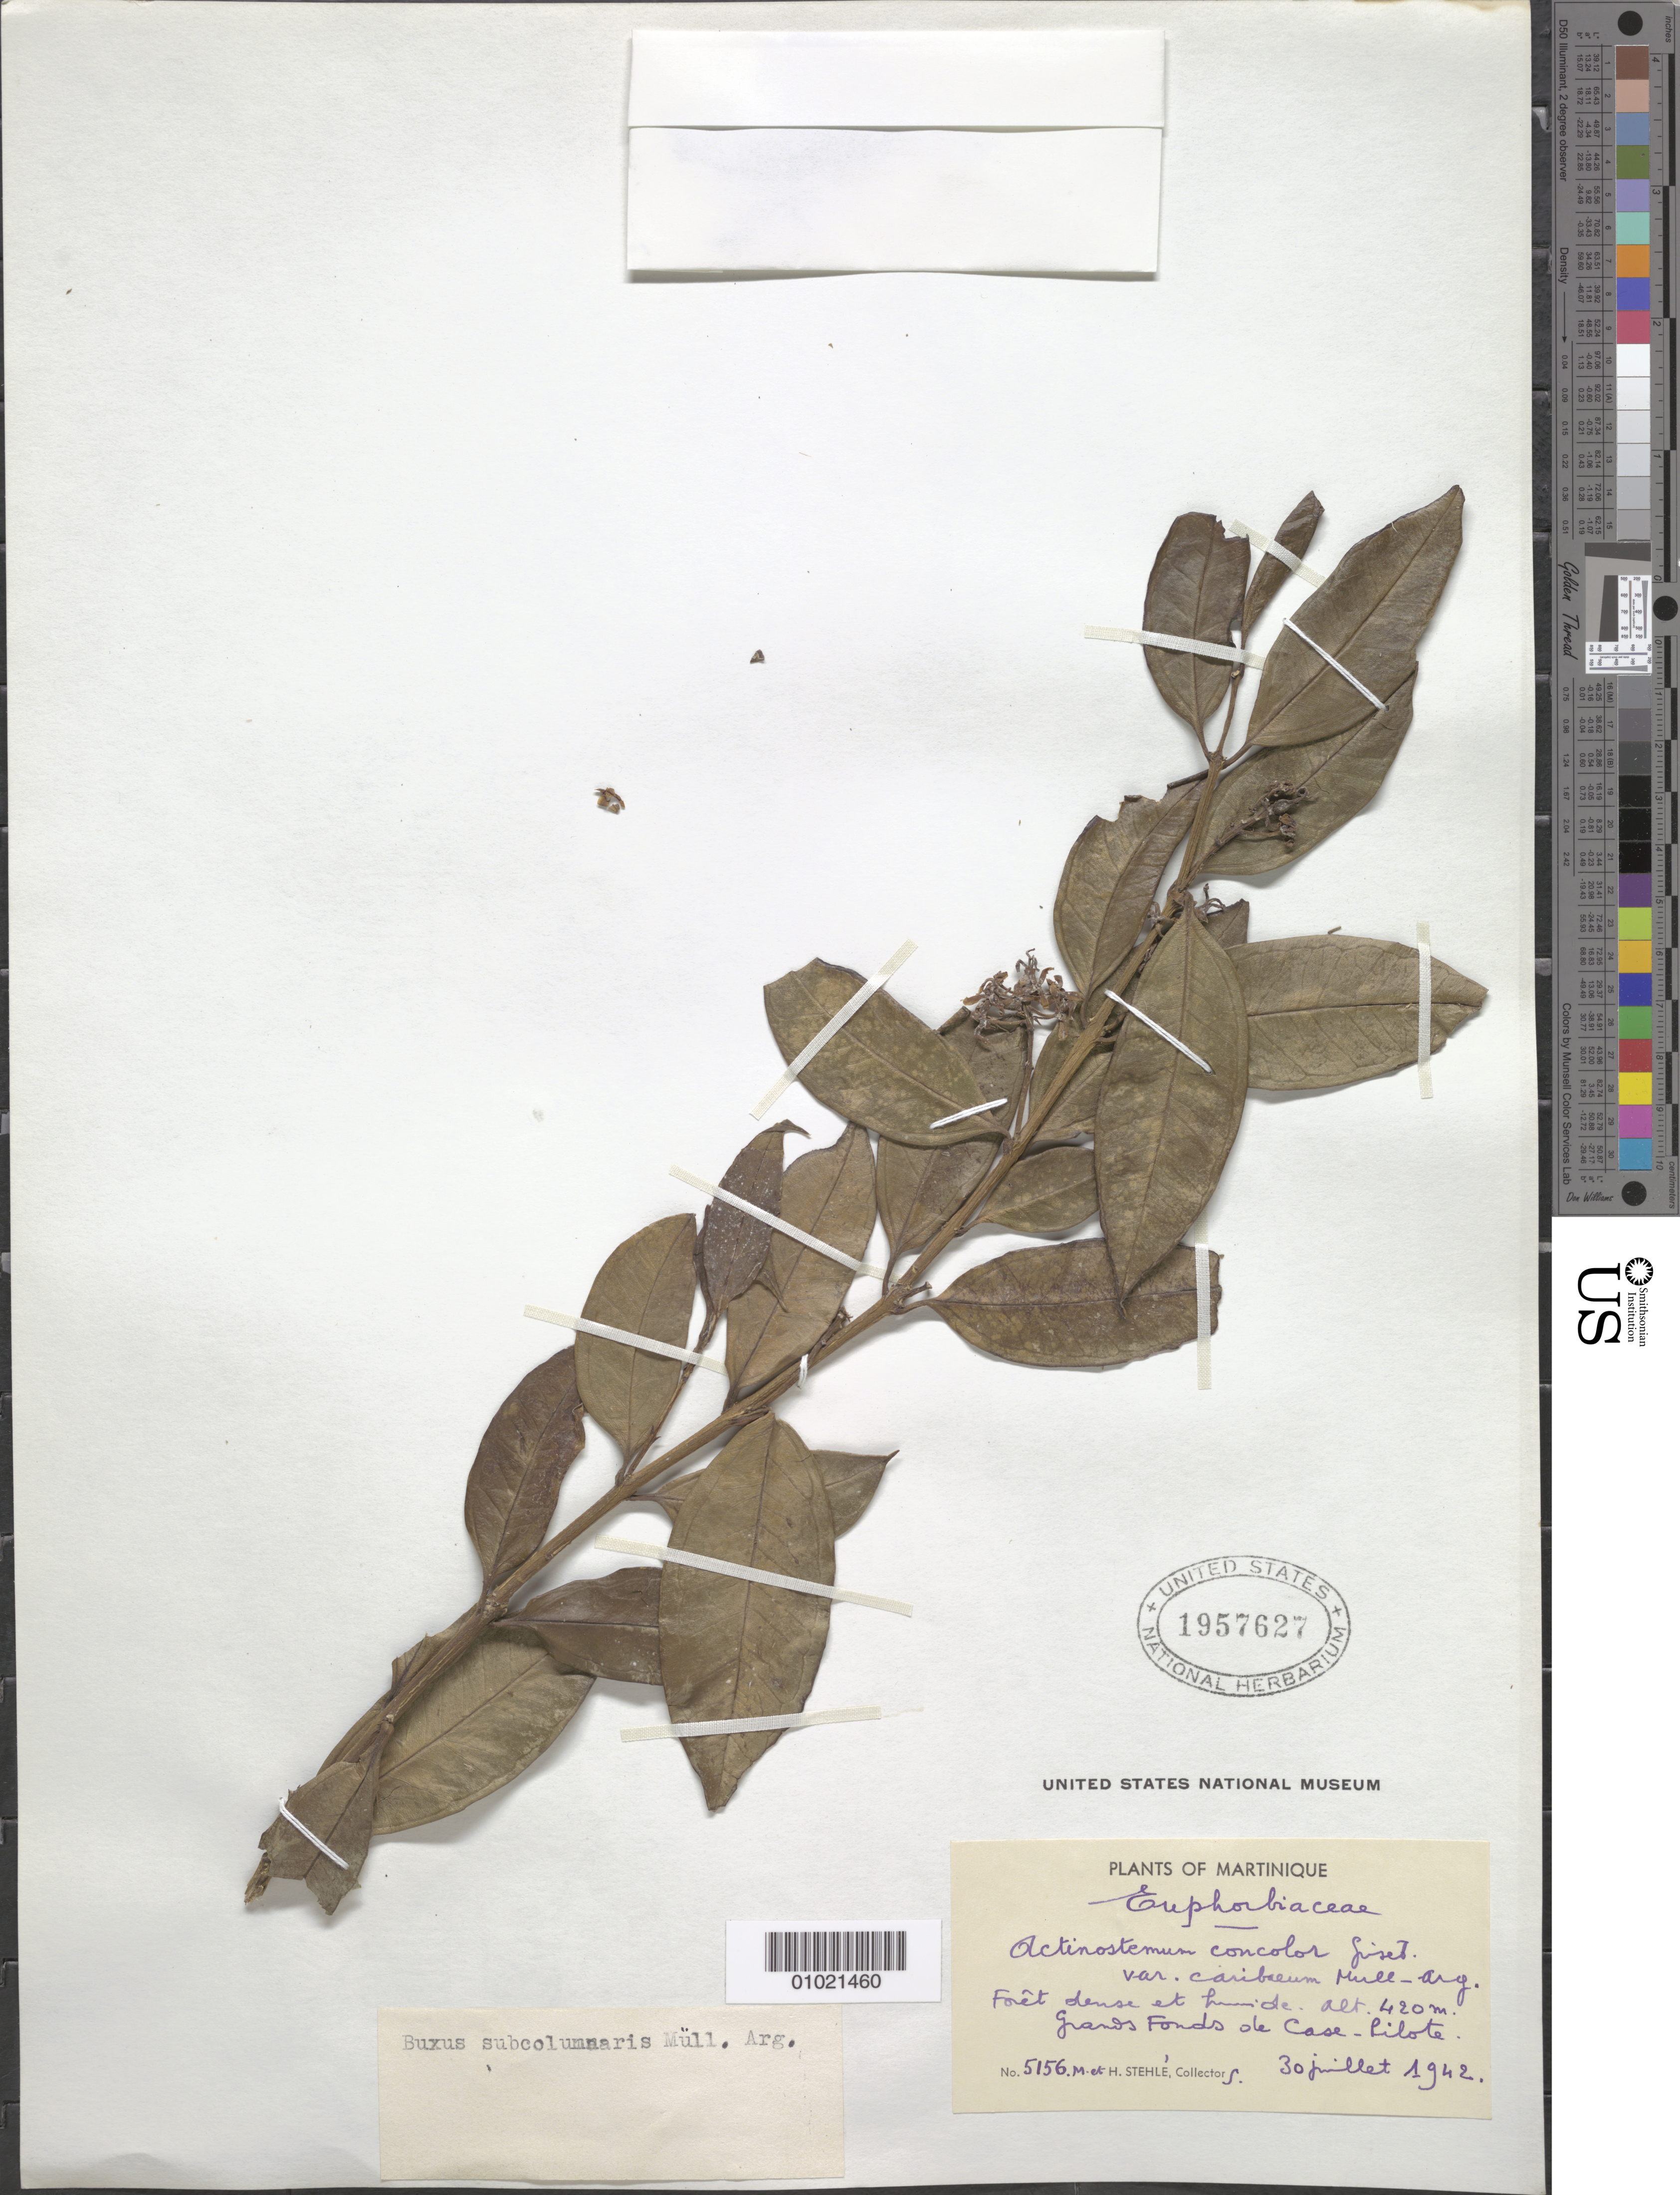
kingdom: Plantae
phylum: Tracheophyta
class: Magnoliopsida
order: Buxales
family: Buxaceae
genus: Buxus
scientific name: Buxus subcolumnaris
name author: Müll. Arg.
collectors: M. Stehlé & H. Stehlé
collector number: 5156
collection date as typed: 03 Jul 1942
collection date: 1942-07-03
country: Martinique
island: Martinique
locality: Foet deuse et humide.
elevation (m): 420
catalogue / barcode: US 1957627